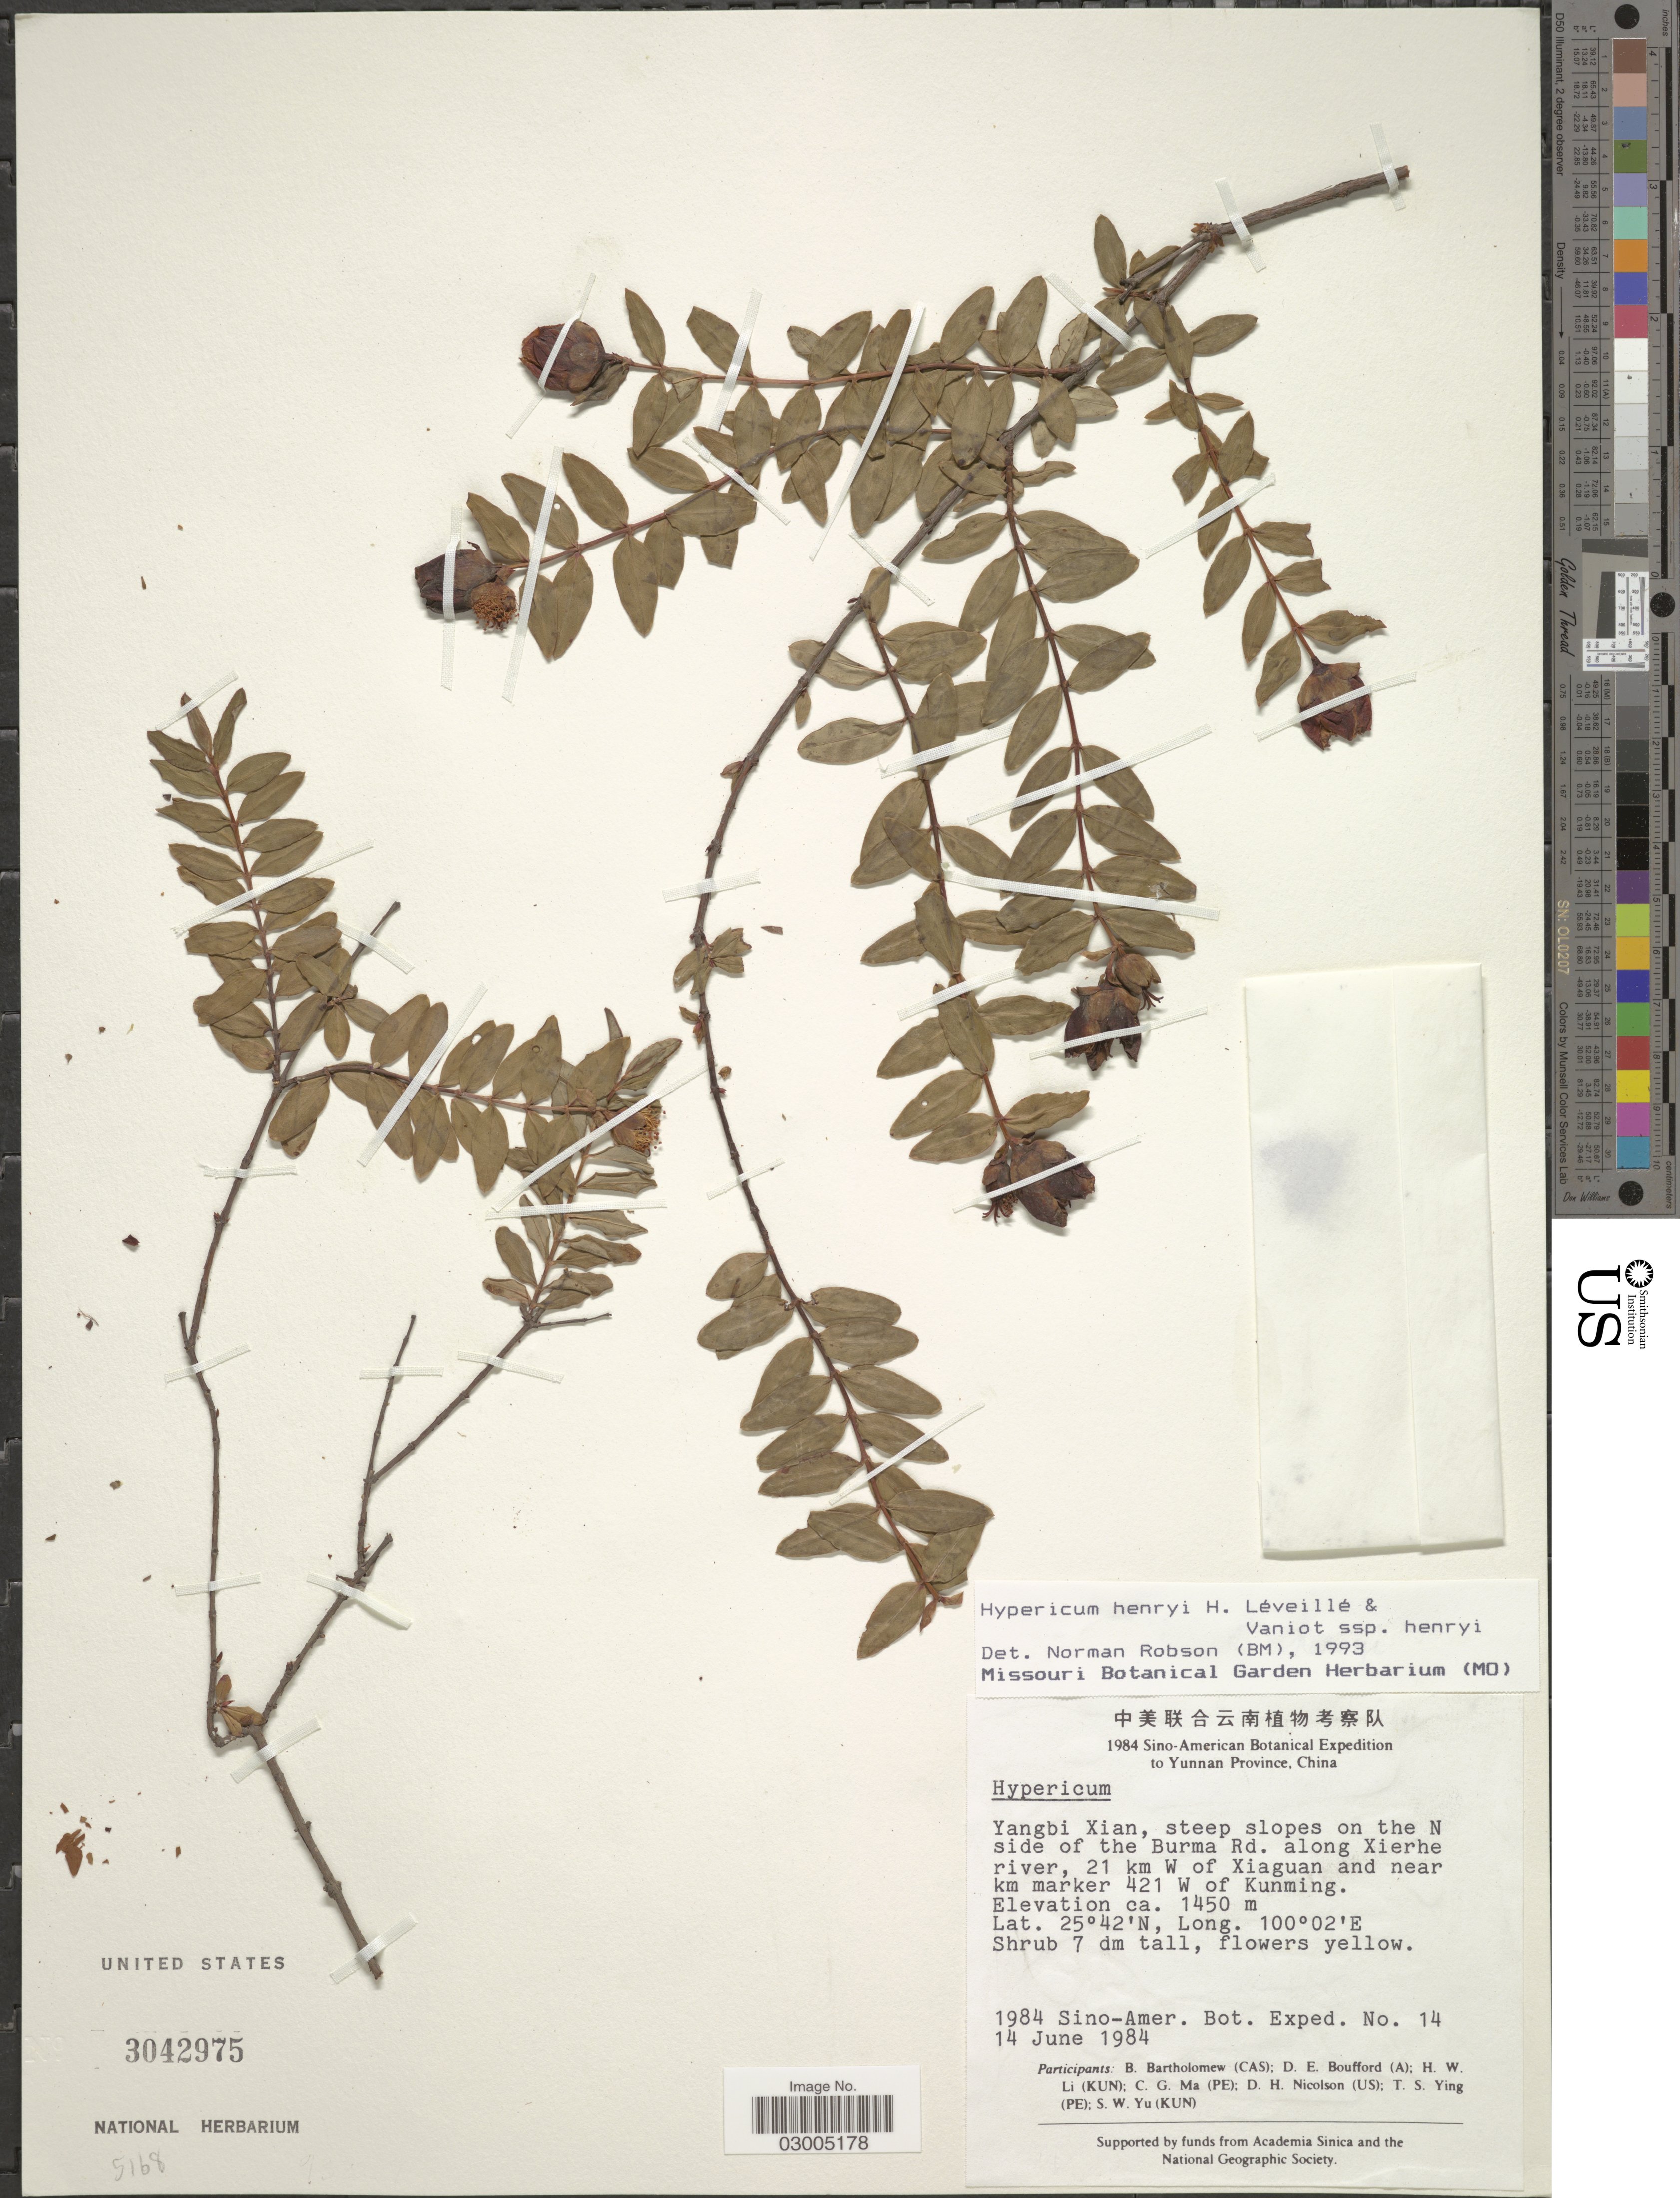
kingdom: Plantae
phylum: Tracheophyta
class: Magnoliopsida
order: Malpighiales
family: Hypericaceae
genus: Hypericum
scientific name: Hypericum henryi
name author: H. Lév. & Vaniot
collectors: Sino-Amer. Bot. Exped. 1984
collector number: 14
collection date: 1984-06-14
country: China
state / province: Yunnan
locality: Yangbi Xian, steep slopes on the N side of the Burma Rd. along Xierhe river, 21 km W of Xiaguan and near km marker 421 W of Kunming.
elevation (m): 1450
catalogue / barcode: US 3042975